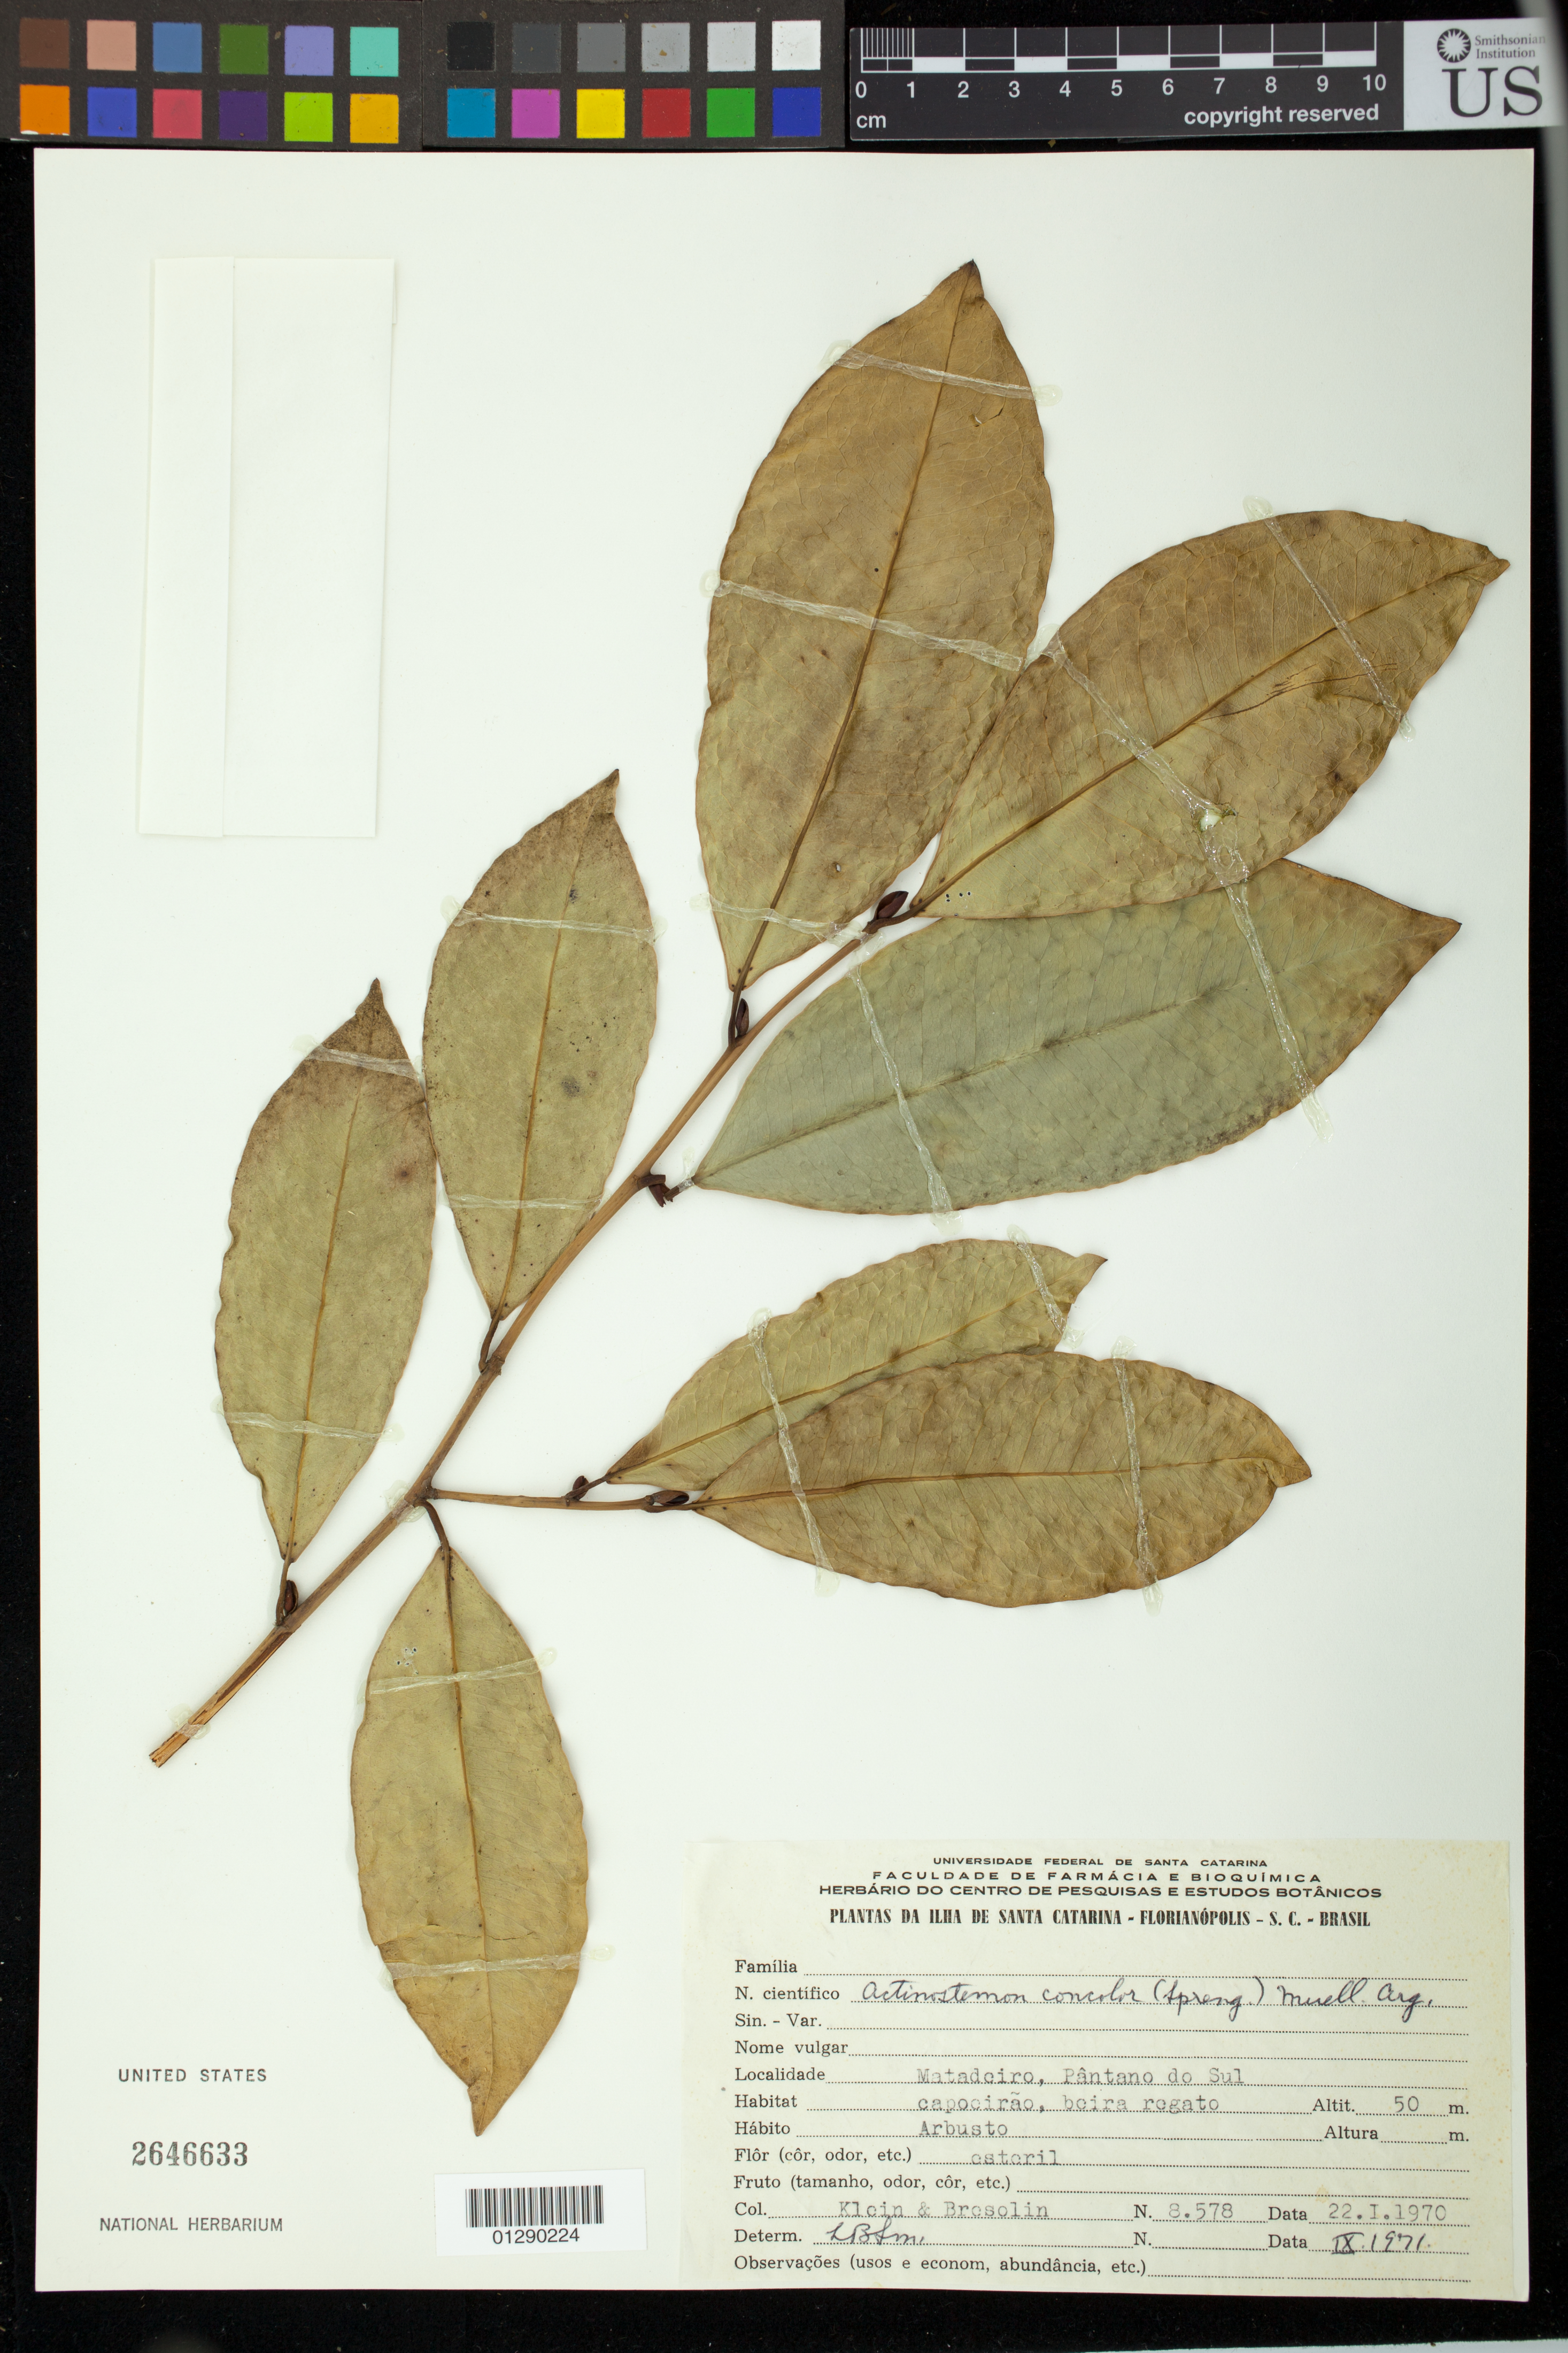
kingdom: Plantae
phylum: Tracheophyta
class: Magnoliopsida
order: Malpighiales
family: Euphorbiaceae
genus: Actinostemon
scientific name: Actinostemon concolor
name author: (Spreng.) Müll. Arg.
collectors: Klein, -- & -- Bresolin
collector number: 8578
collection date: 1970-01-22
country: Brazil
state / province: Santa Catarina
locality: Matadeiro, Pantano do Sul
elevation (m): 50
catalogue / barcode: US 2646633